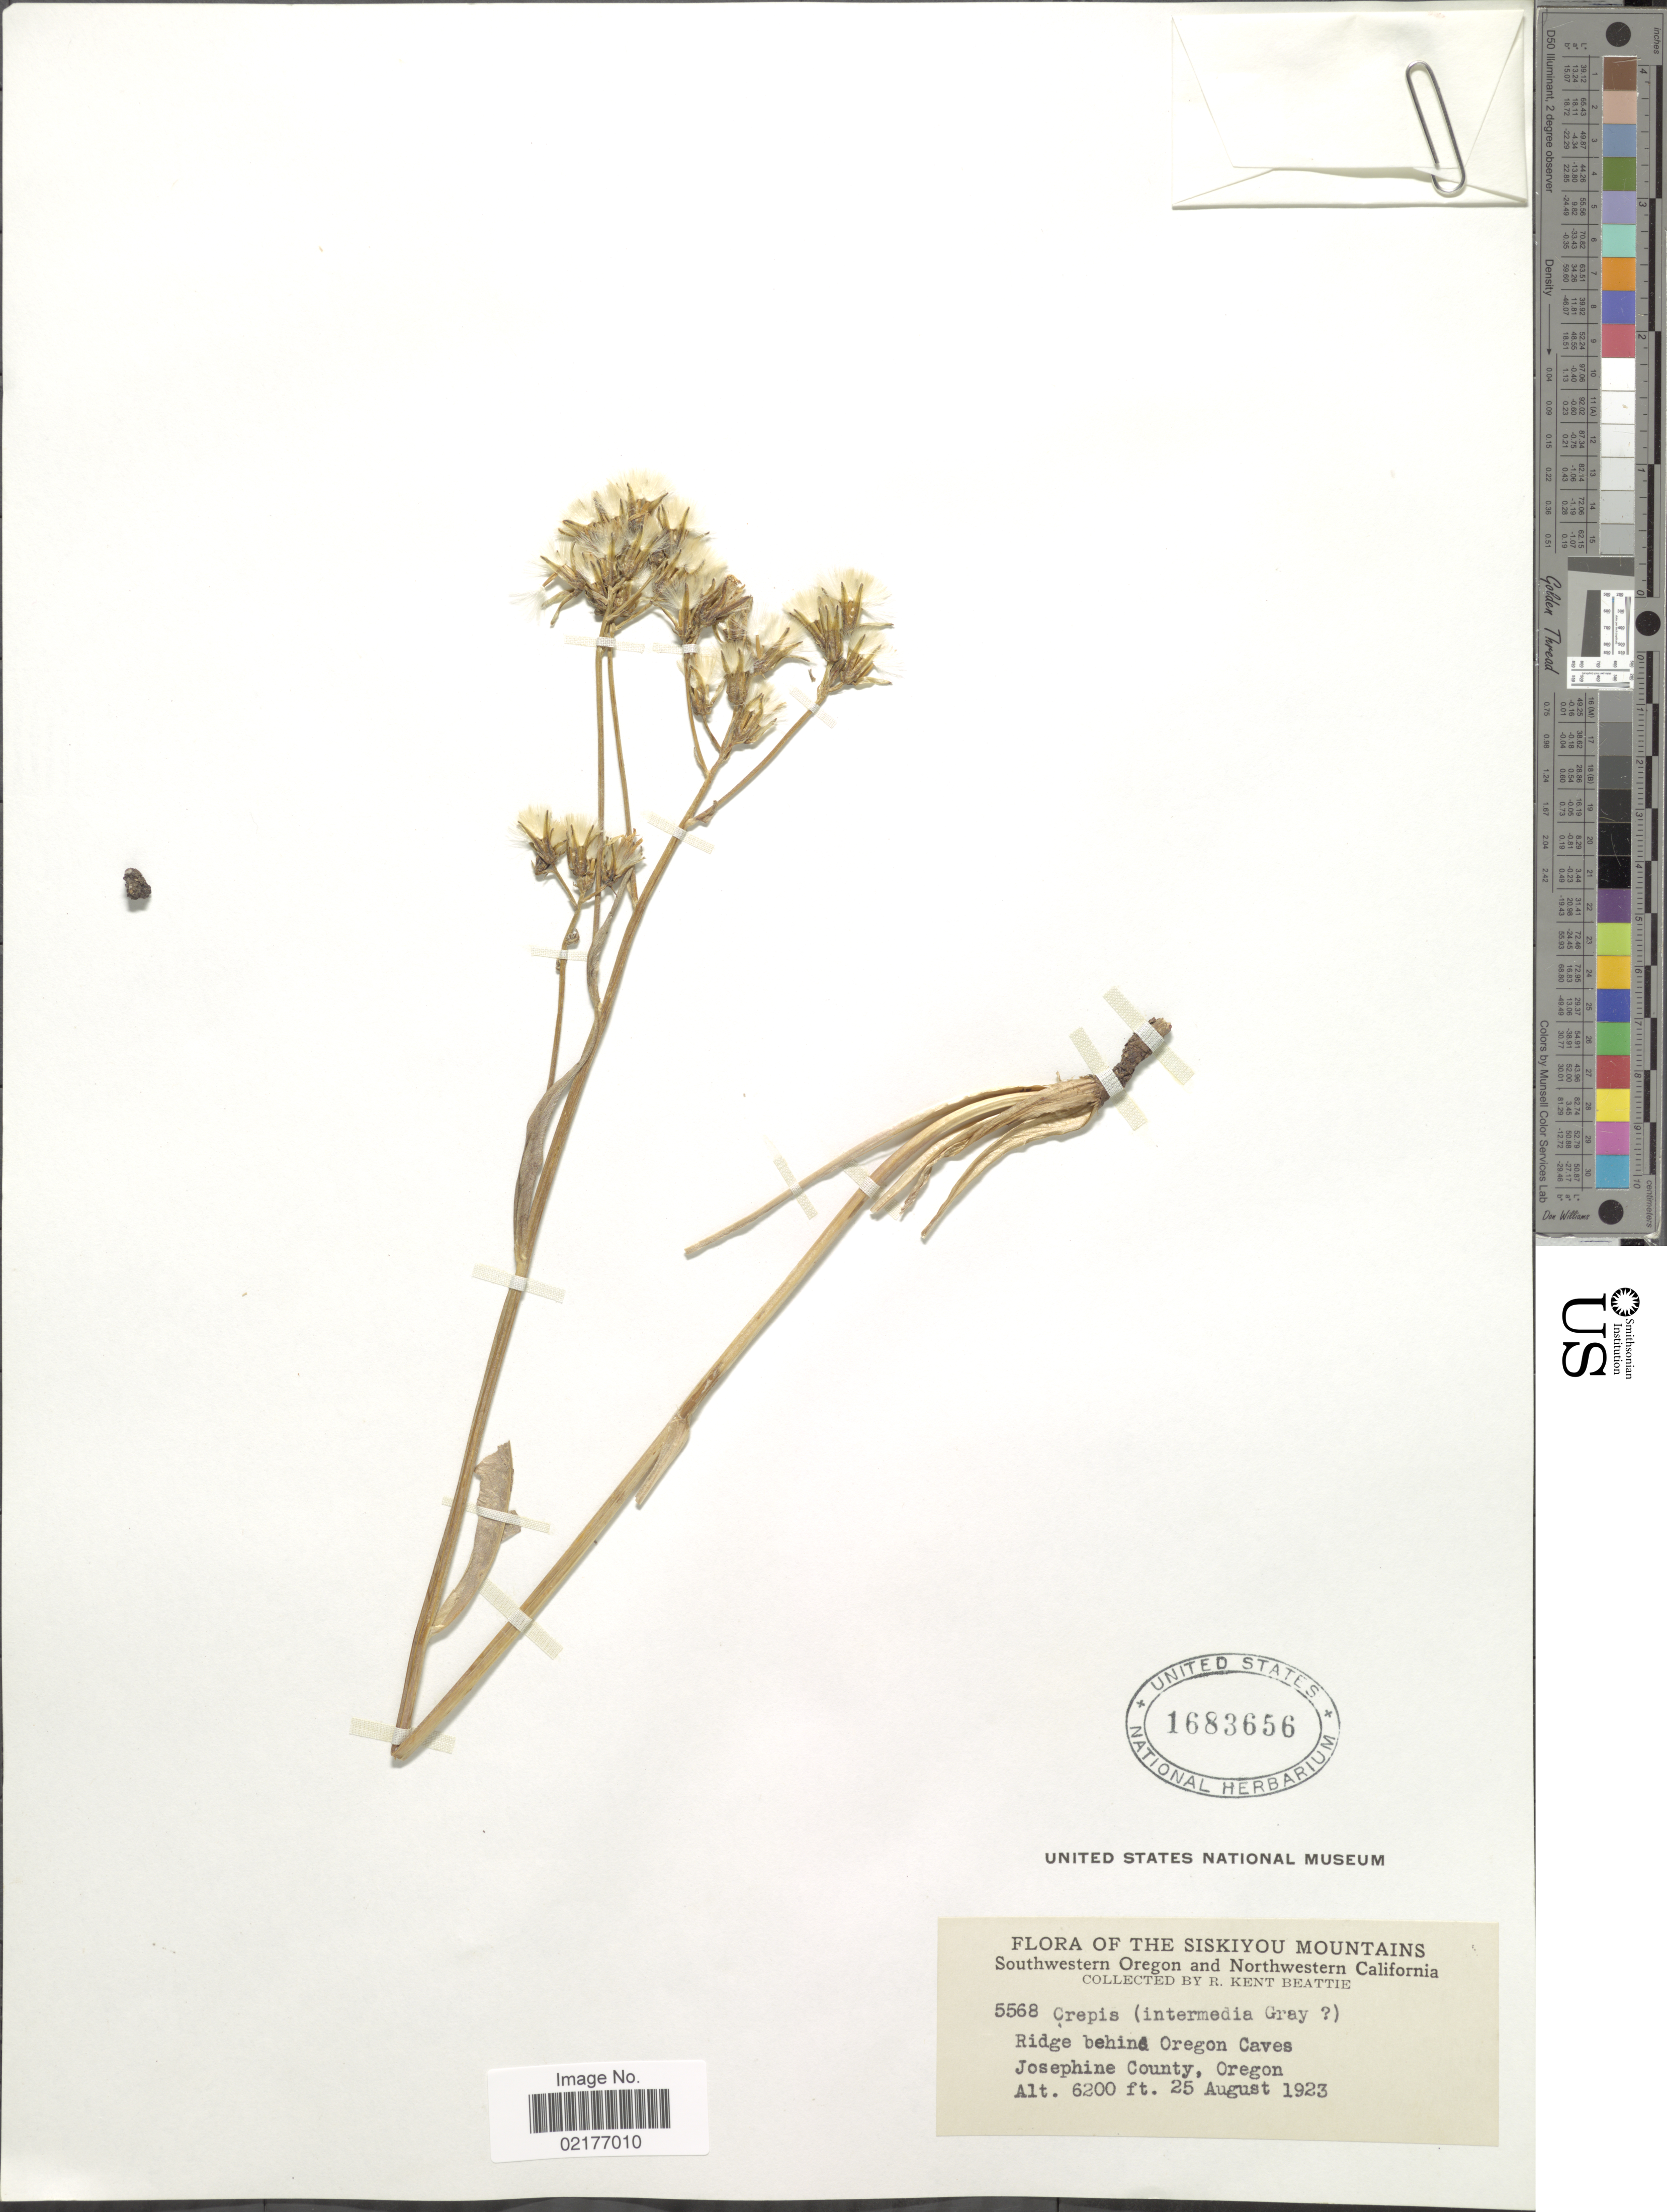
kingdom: Plantae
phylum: Tracheophyta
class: Magnoliopsida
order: Asterales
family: Asteraceae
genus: Crepis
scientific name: Crepis intermedia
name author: A. Gray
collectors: R. K. Beattie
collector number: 5568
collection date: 1923-08-25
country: United States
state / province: Oregon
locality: The Siskiyou Mountains, Southwestern Oregon, Ridge behind Oregon Caves, Josephine County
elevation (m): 1890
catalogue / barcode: US 1683656